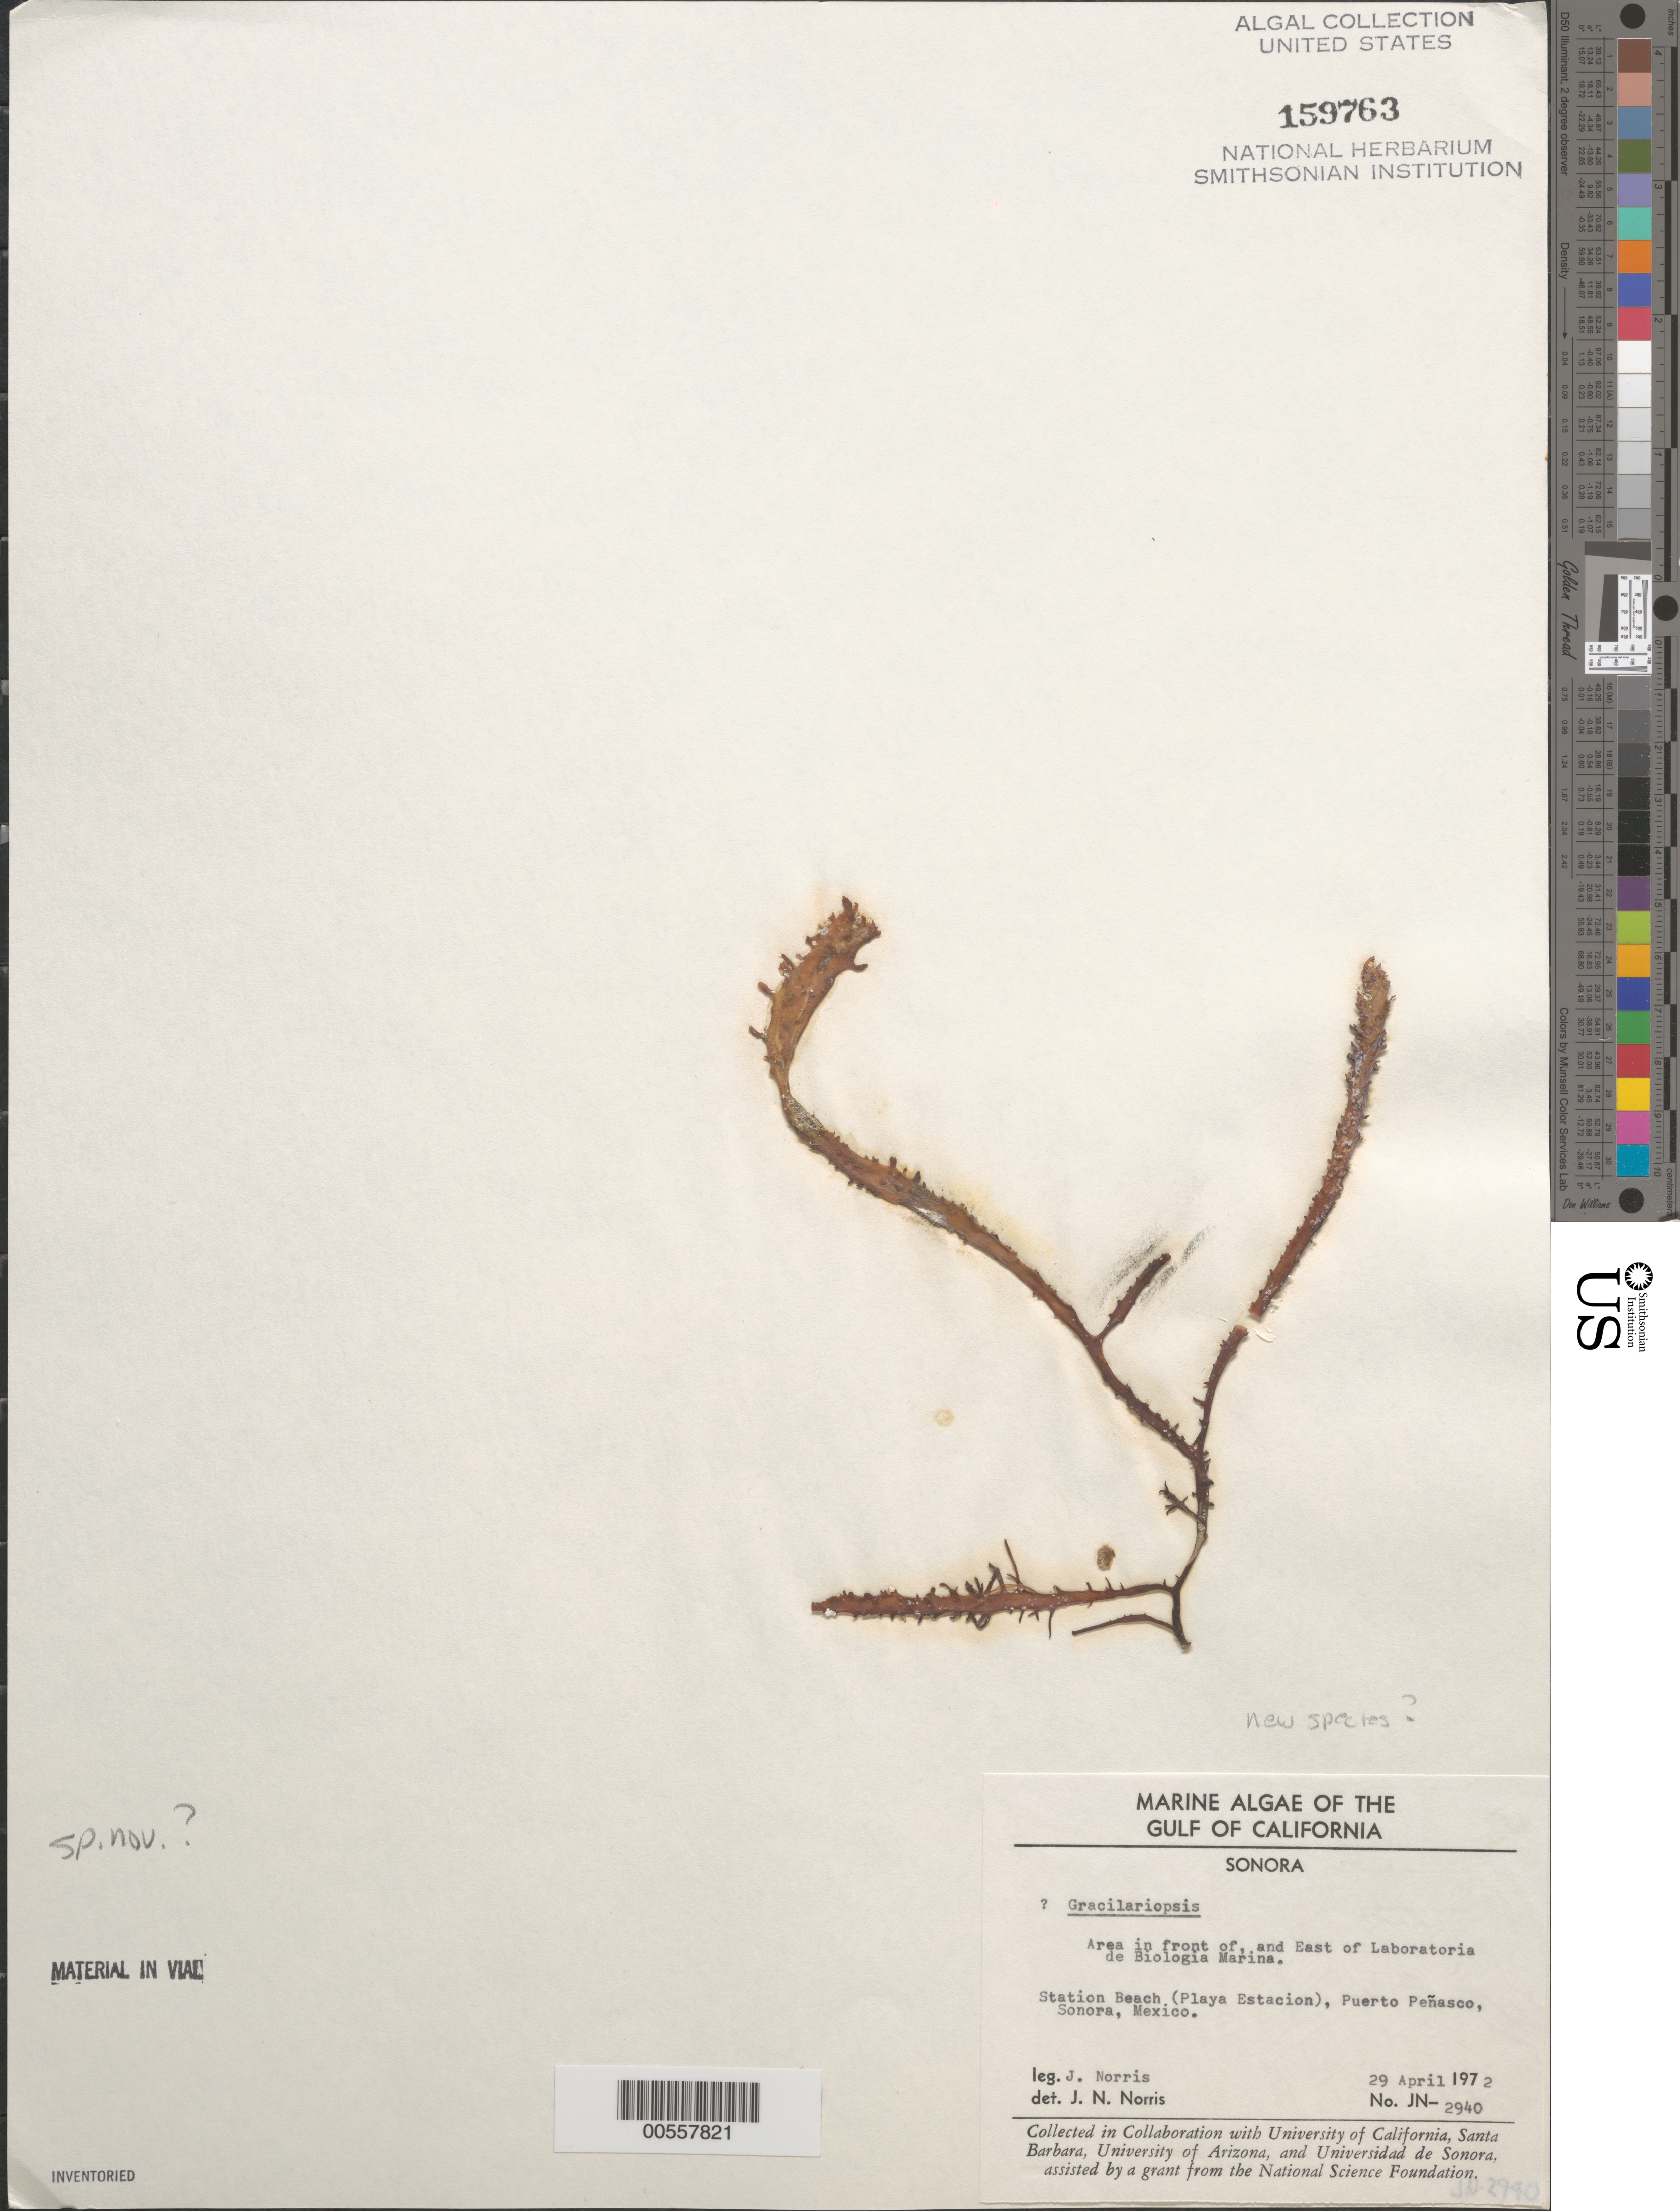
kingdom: Plantae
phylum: Rhodophyta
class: Florideophyceae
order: Gracilariales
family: Gracilariaceae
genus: Gracilariopsis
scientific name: Gracilariopsis sp.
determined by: Norris, James N.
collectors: J. N. Norris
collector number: JN-2940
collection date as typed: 29 Apr 1972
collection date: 1972-04-29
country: Mexico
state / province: Sonora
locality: Playa Estacion, Puerto Penasco, marine station shore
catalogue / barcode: US 159763